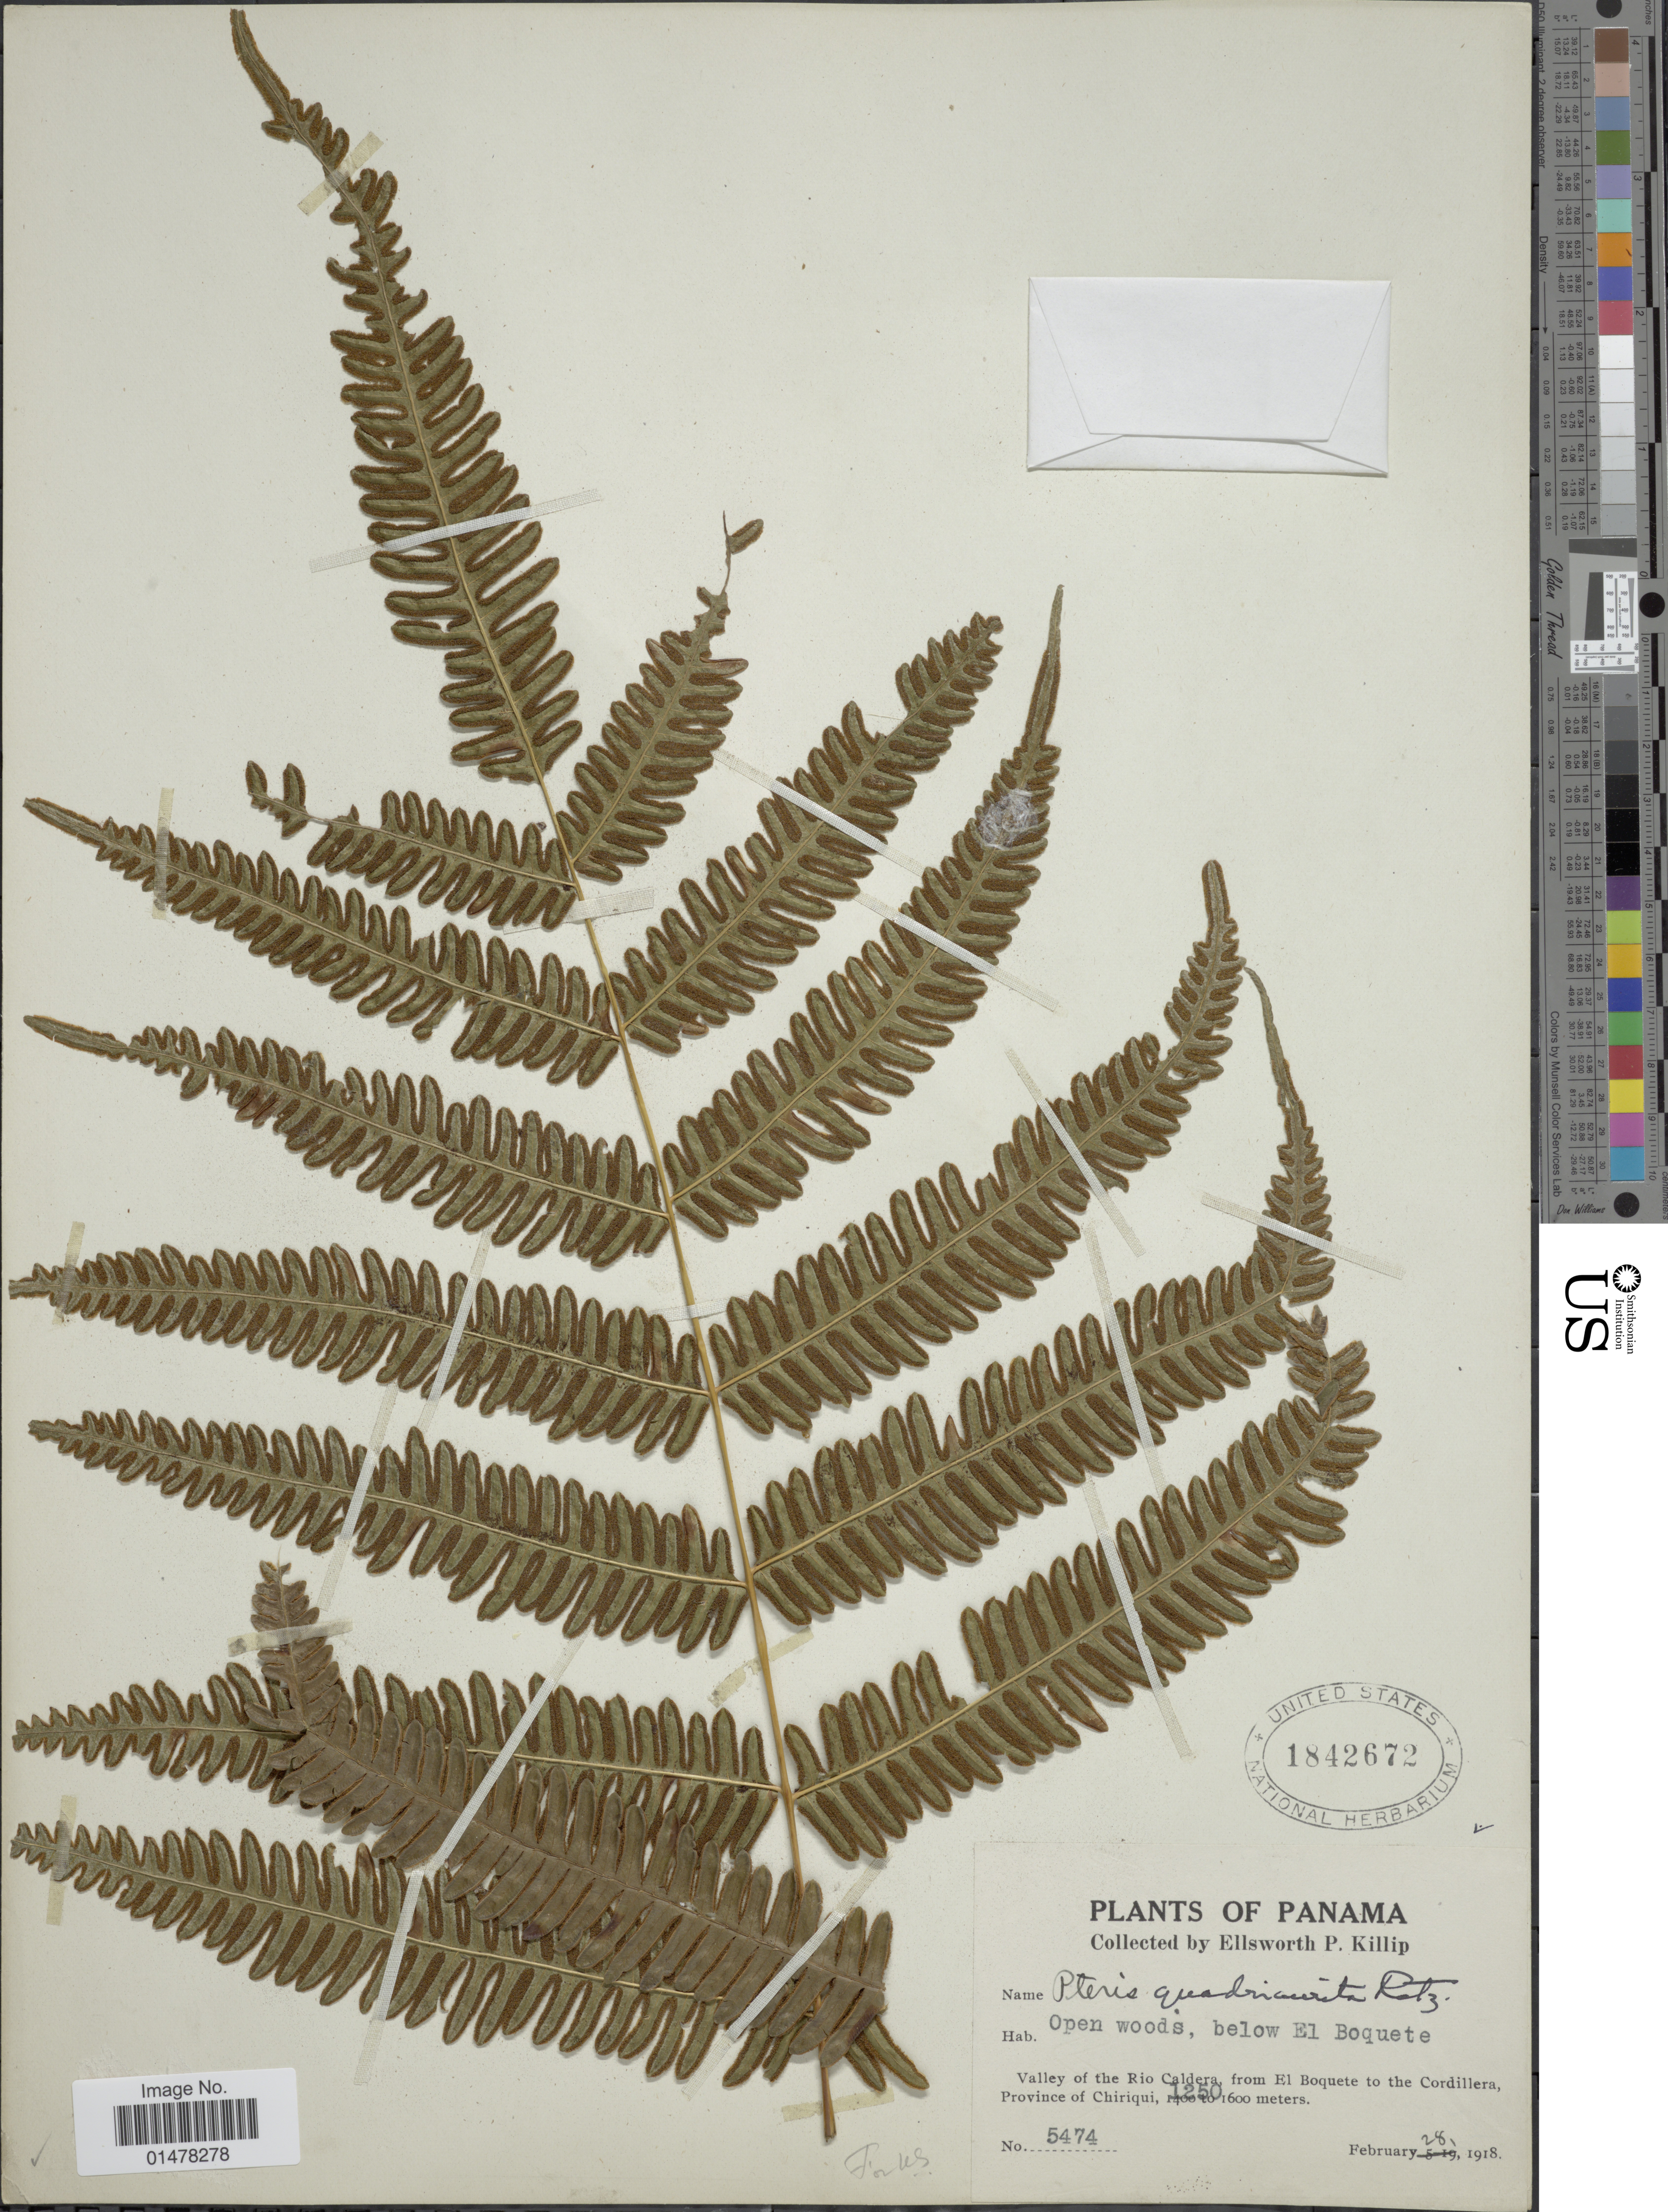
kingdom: Plantae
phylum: Tracheophyta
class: Polypodiopsida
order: Polypodiales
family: Pteridaceae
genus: Pteris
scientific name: Pteris quadriaurita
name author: Retz.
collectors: E. P. Killip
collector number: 5474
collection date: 1918-02-28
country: Panama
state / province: Chiriqui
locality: Plants of Panama, valley of the Rio Caldera, from El Boquete to the Cordillera, Province of Chiriqui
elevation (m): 1250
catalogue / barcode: US 1842672